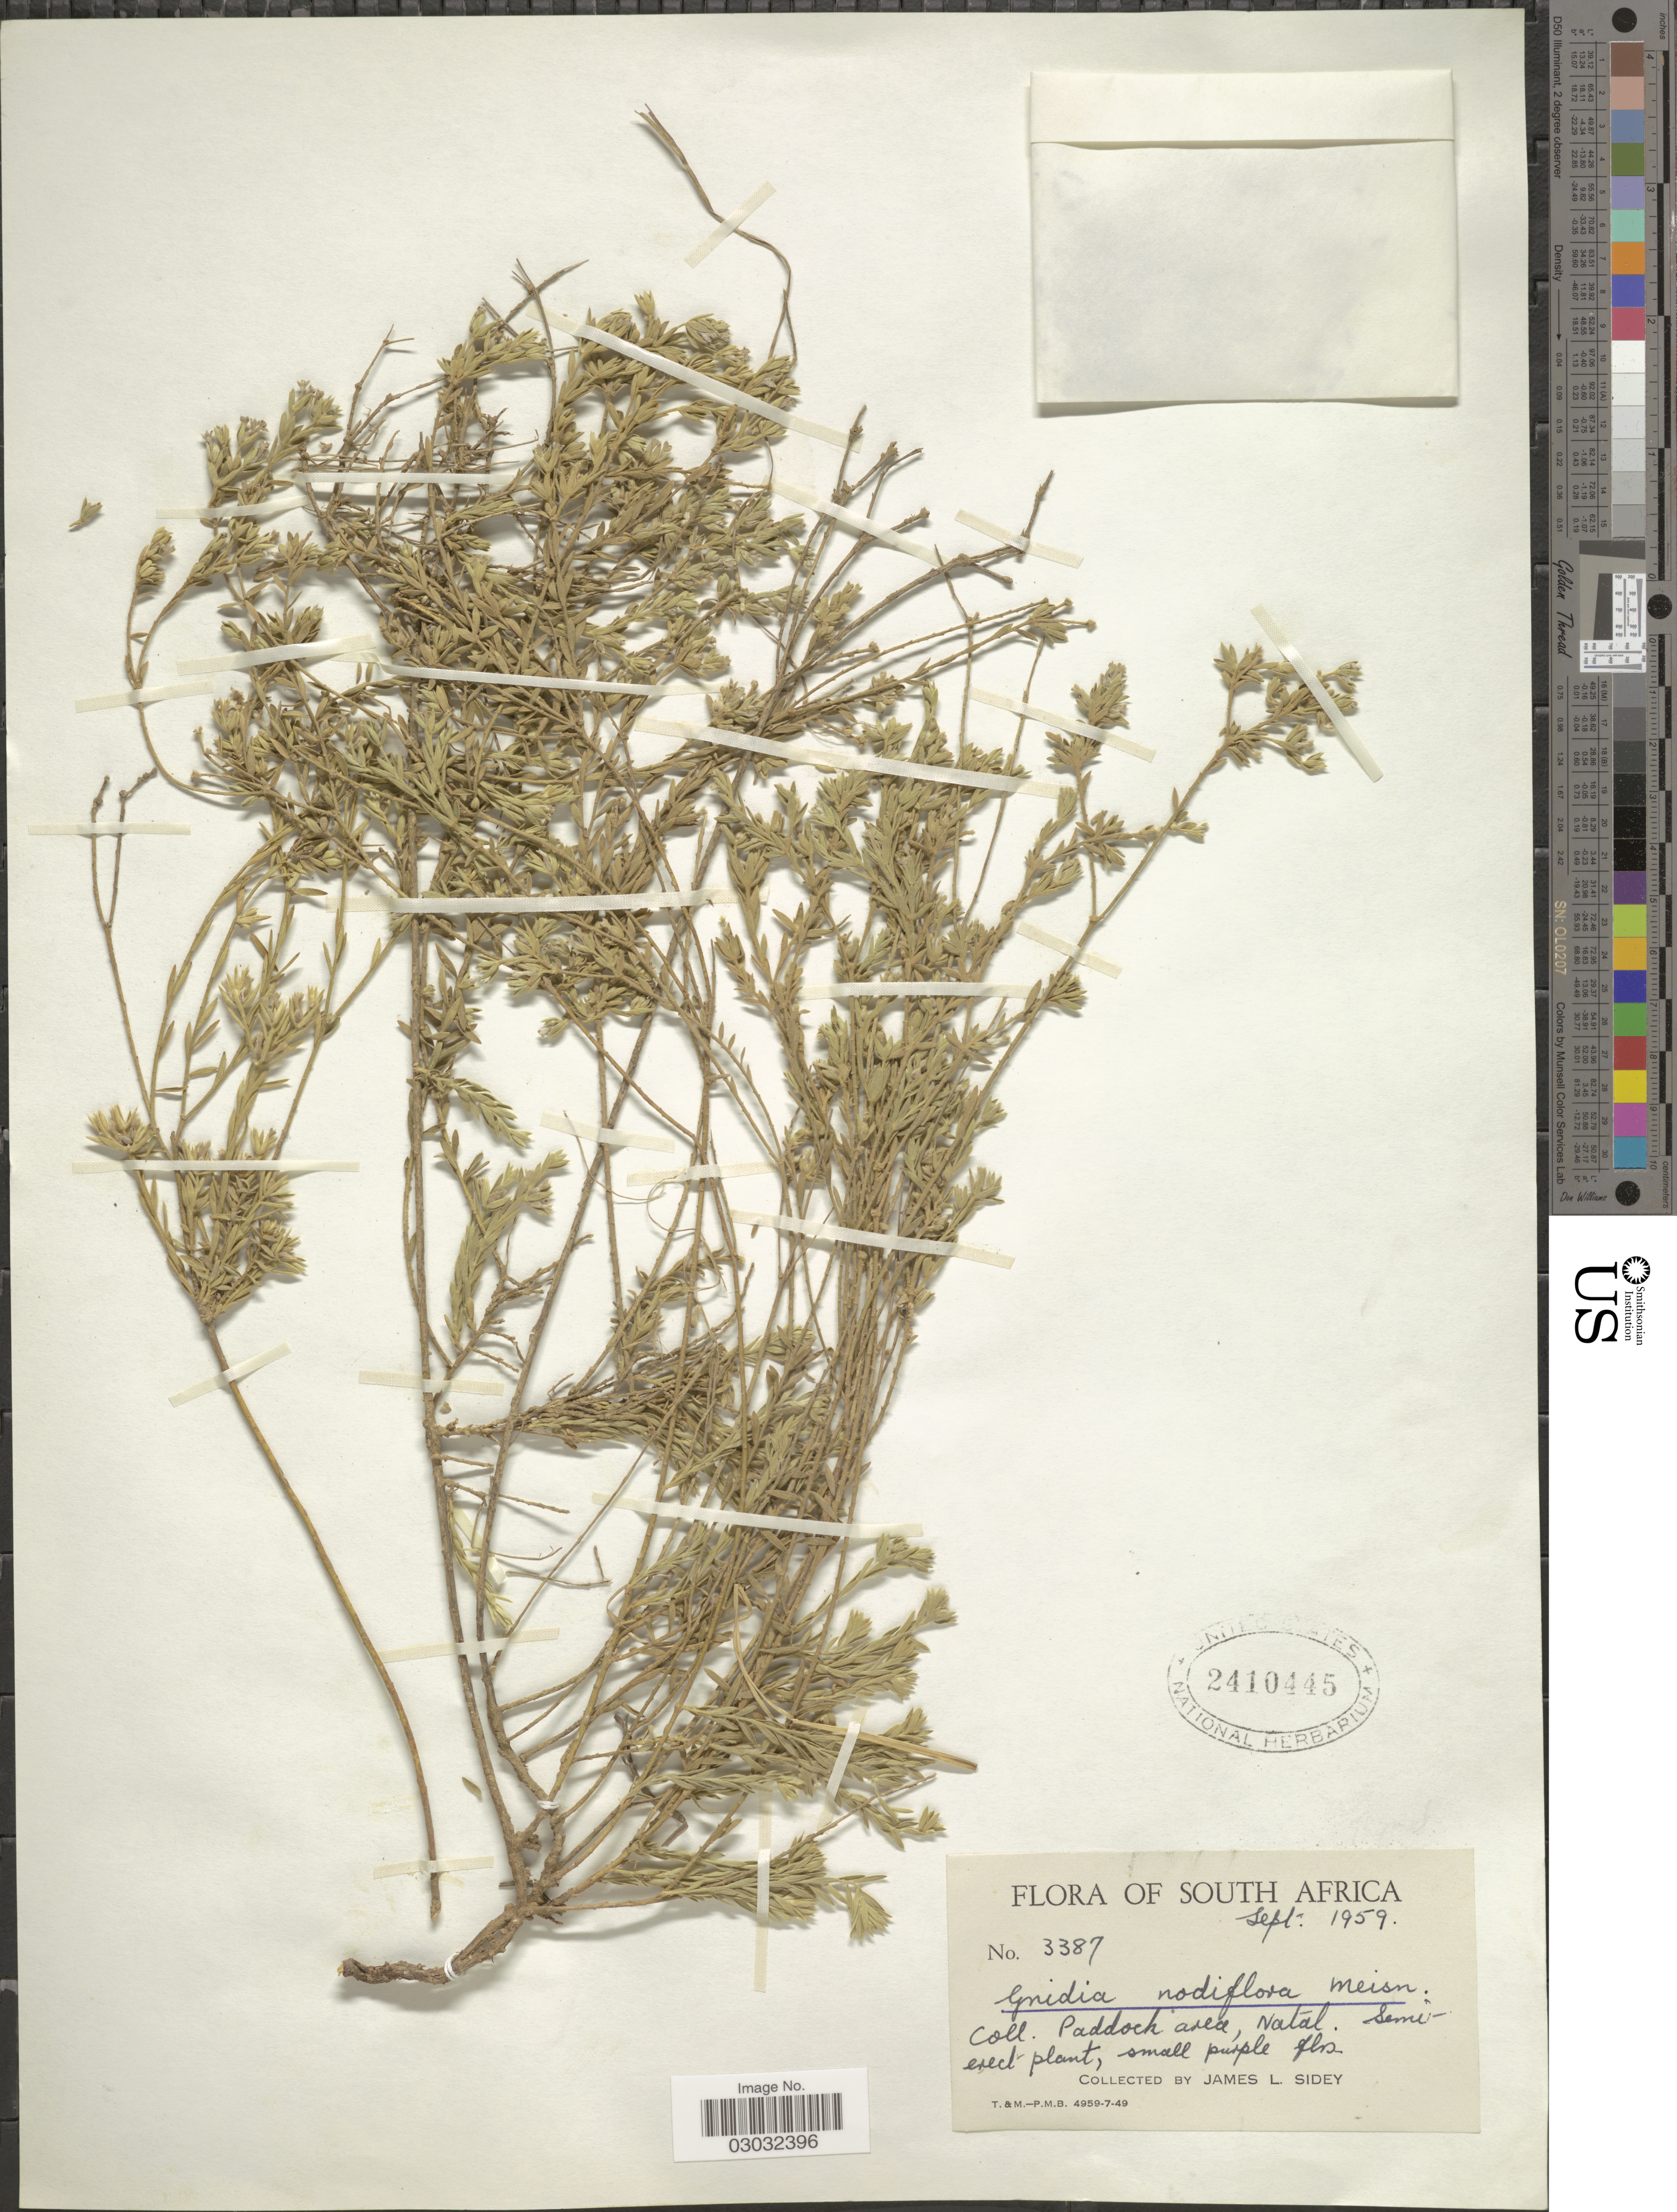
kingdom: Plantae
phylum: Tracheophyta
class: Magnoliopsida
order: Malvales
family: Thymelaeaceae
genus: Gnidia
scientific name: Gnidia nodiflora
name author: Meisn.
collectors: J. L. Sidey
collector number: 3387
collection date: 1959-09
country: South Africa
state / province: KwaZulu-Natal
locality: Paddock area, Natal.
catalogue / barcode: US 2410445